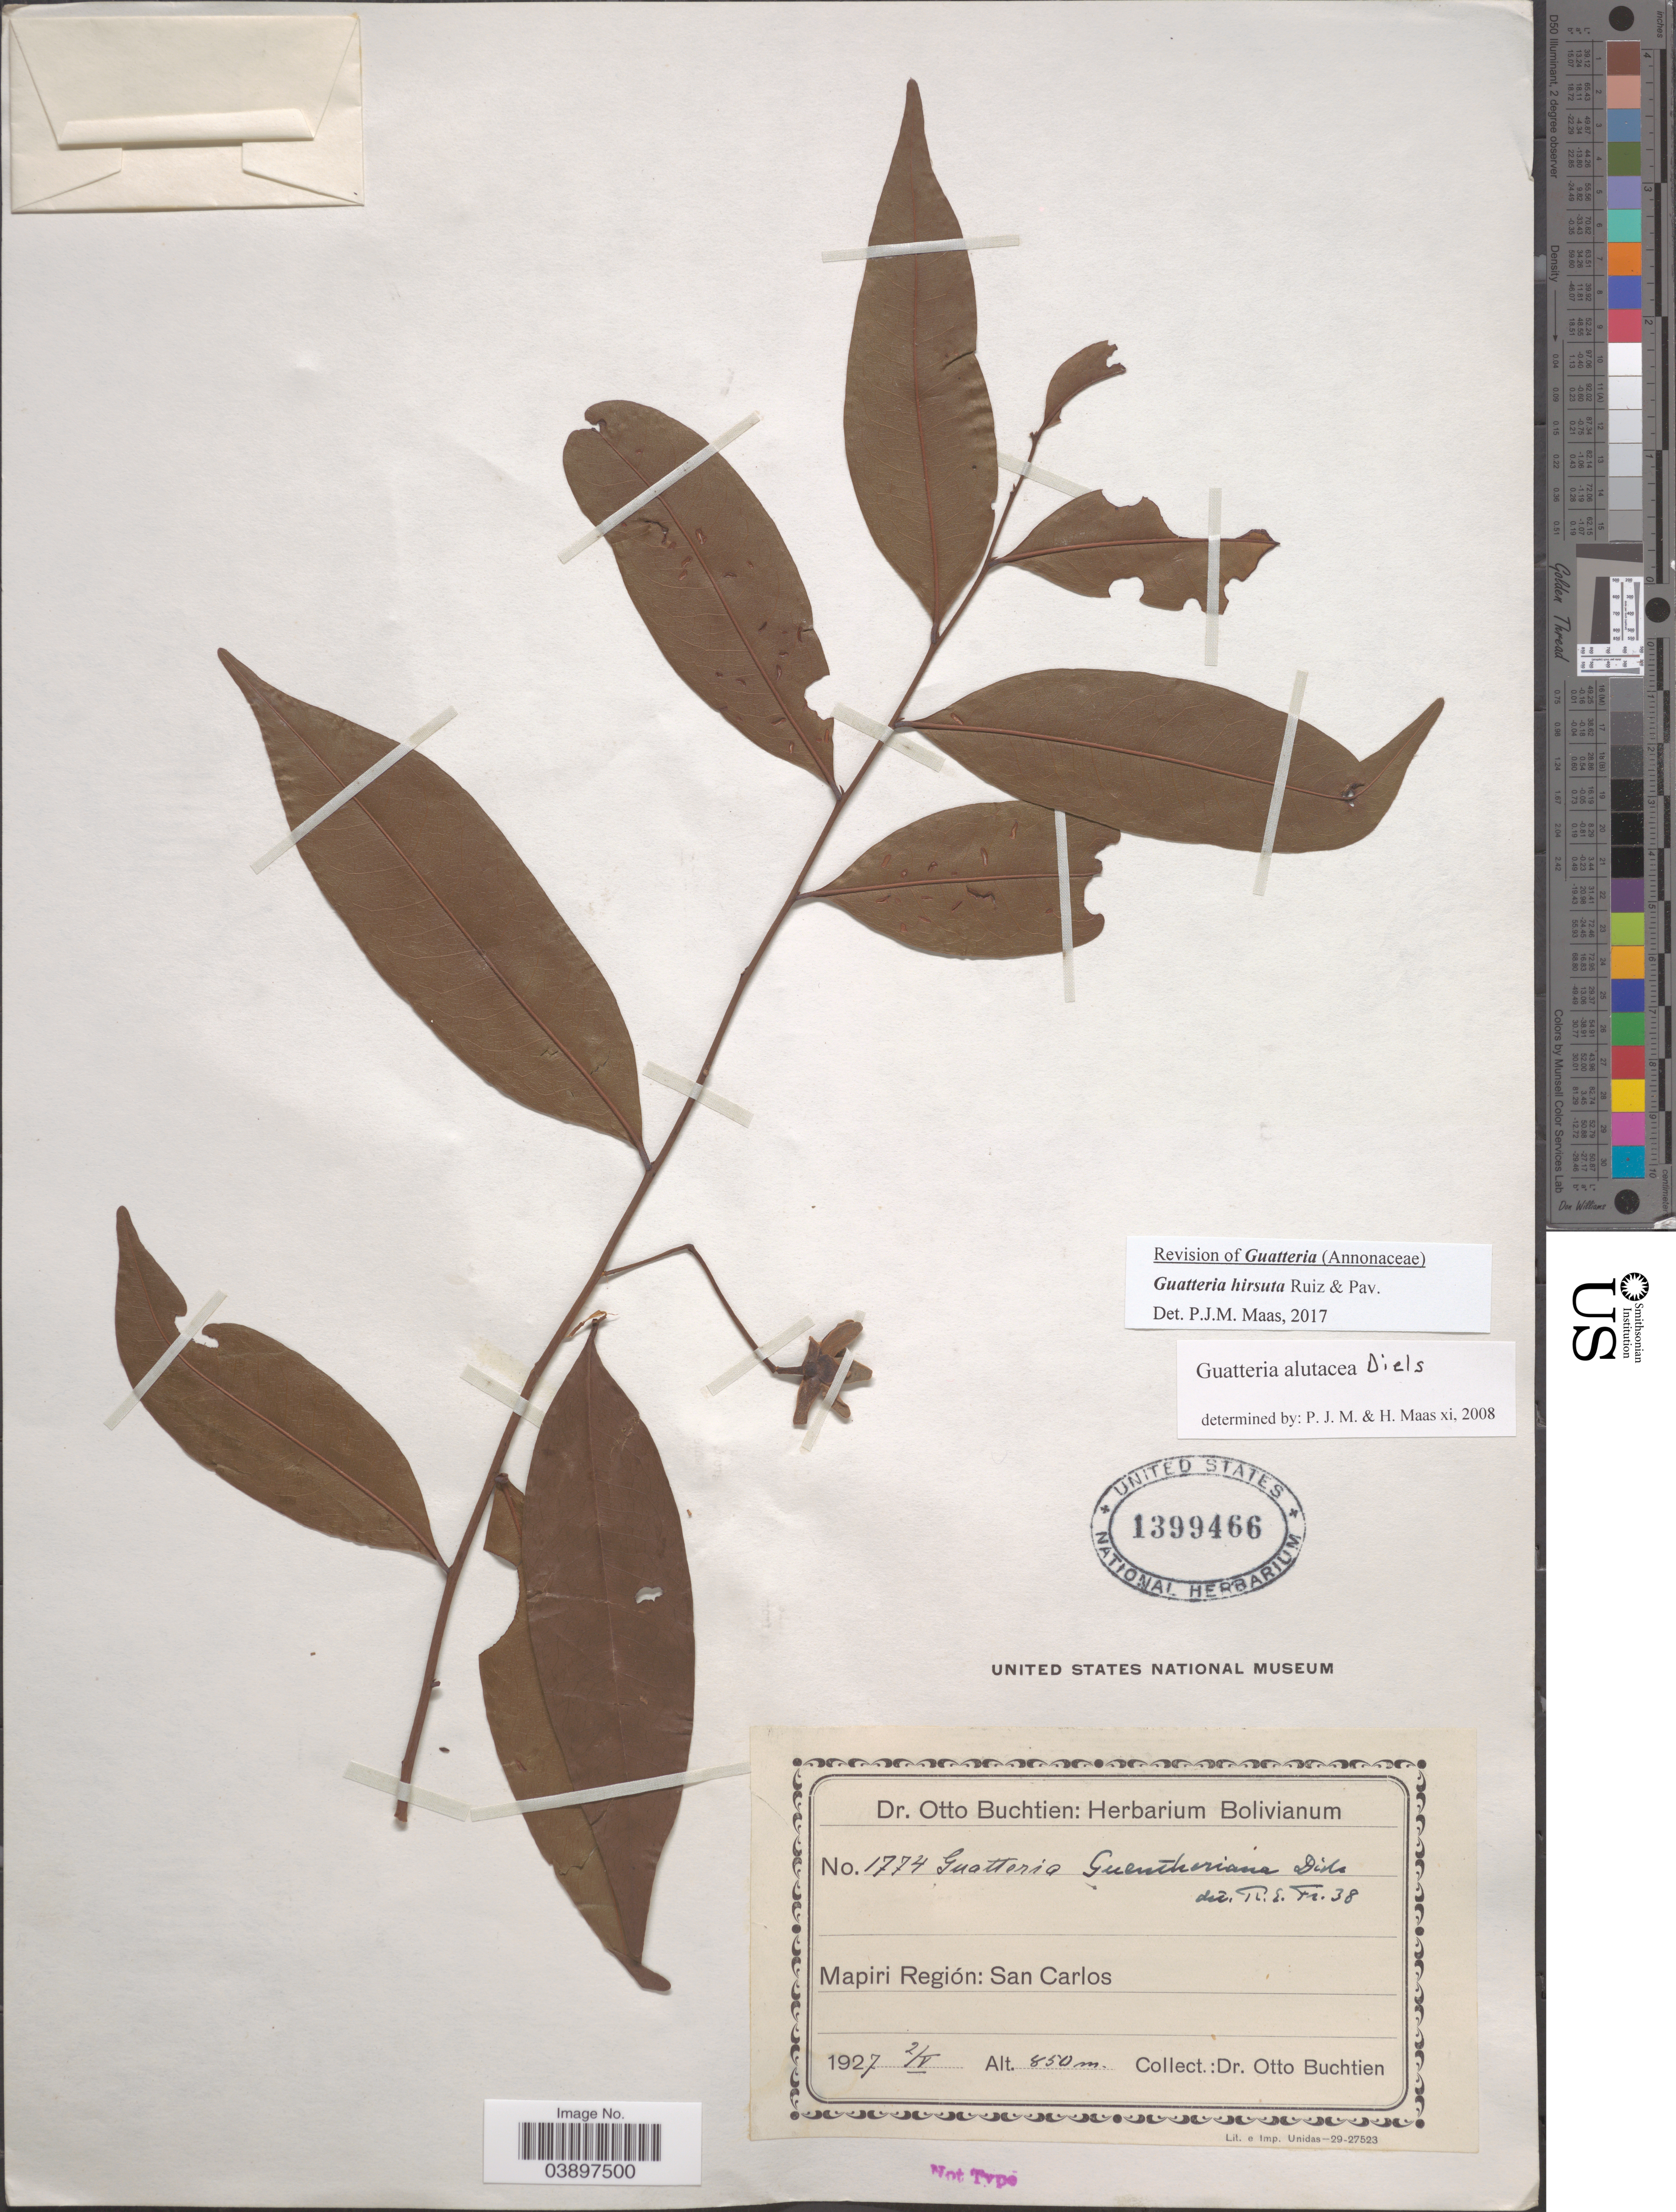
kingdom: Plantae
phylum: Tracheophyta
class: Magnoliopsida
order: Magnoliales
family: Annonaceae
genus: Guatteria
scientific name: Guatteria hirsuta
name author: Ruiz & Pav.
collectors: O. Buchtien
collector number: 1774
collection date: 1927-05-02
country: Bolivia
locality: Mapiri Región: San Carlos.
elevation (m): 850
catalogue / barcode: US 1399466